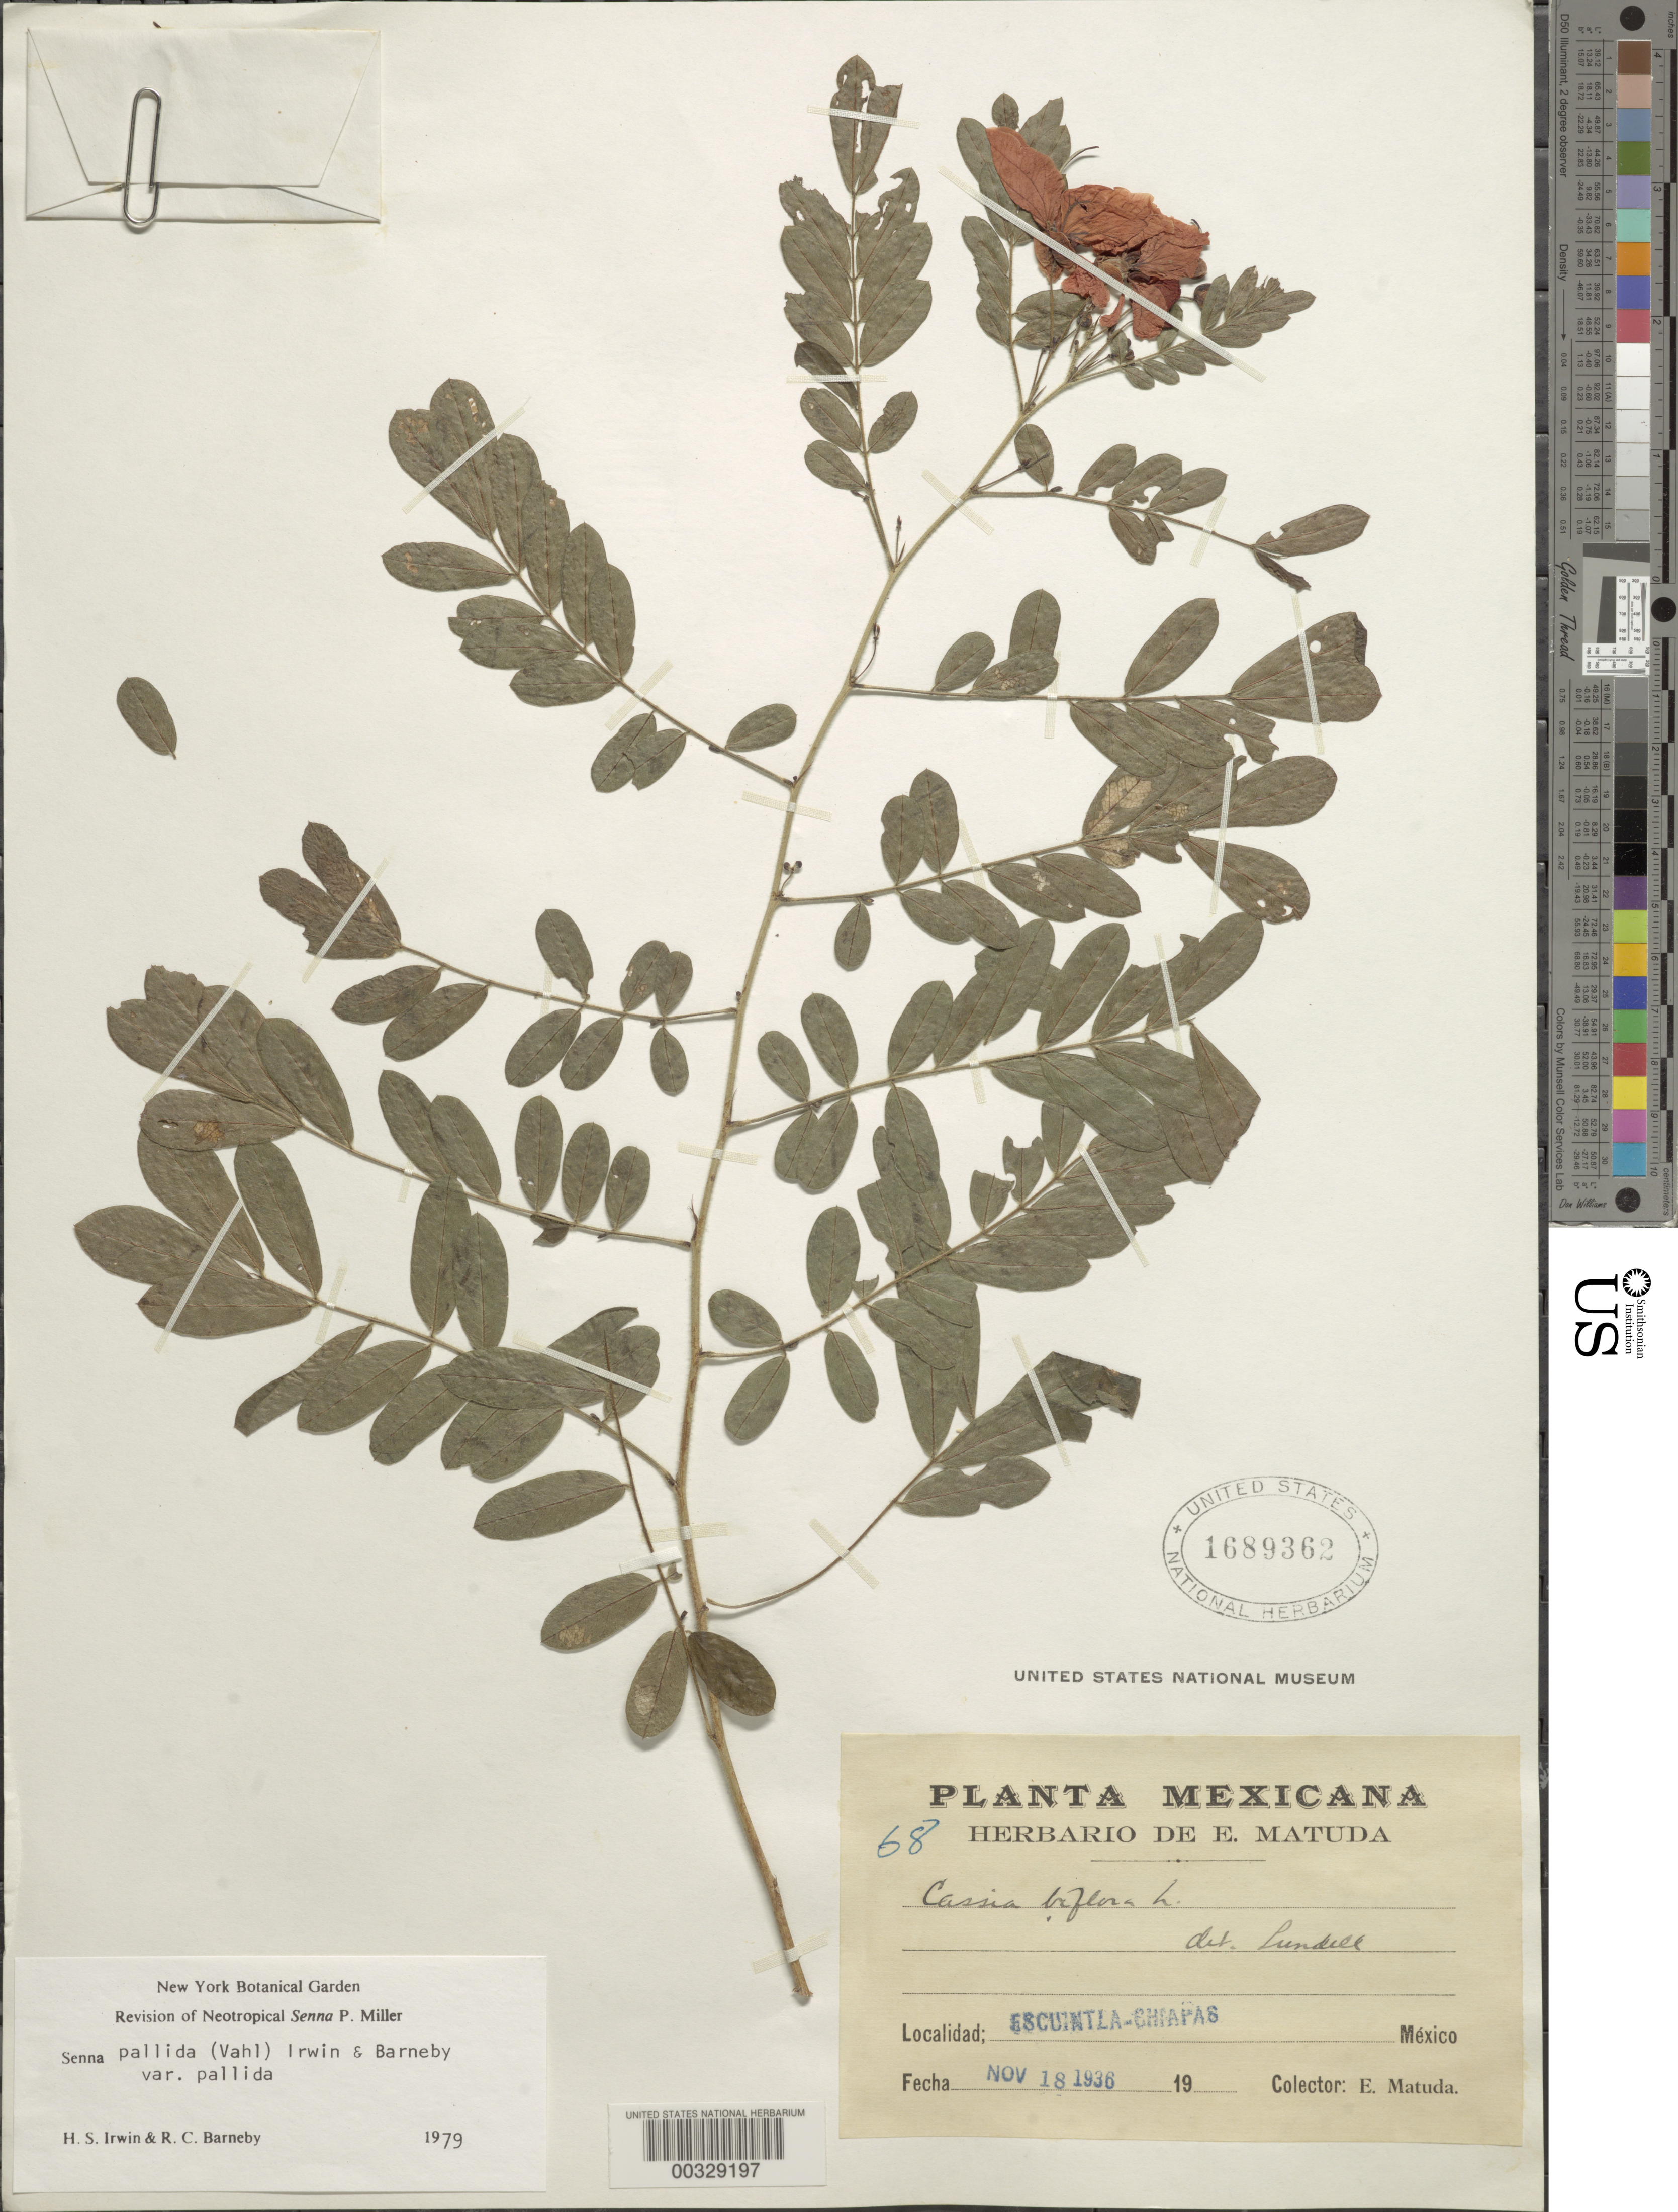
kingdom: Plantae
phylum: Tracheophyta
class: Magnoliopsida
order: Fabales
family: Fabaceae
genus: Senna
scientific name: Senna pallida var. pallida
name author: (Vahl) H.S. Irwin & Barneby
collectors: E. Matuda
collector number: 68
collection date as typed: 18 Nov 1936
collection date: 1936-11-18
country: Mexico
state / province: Chiapas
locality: Escuintla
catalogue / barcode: US 1689362